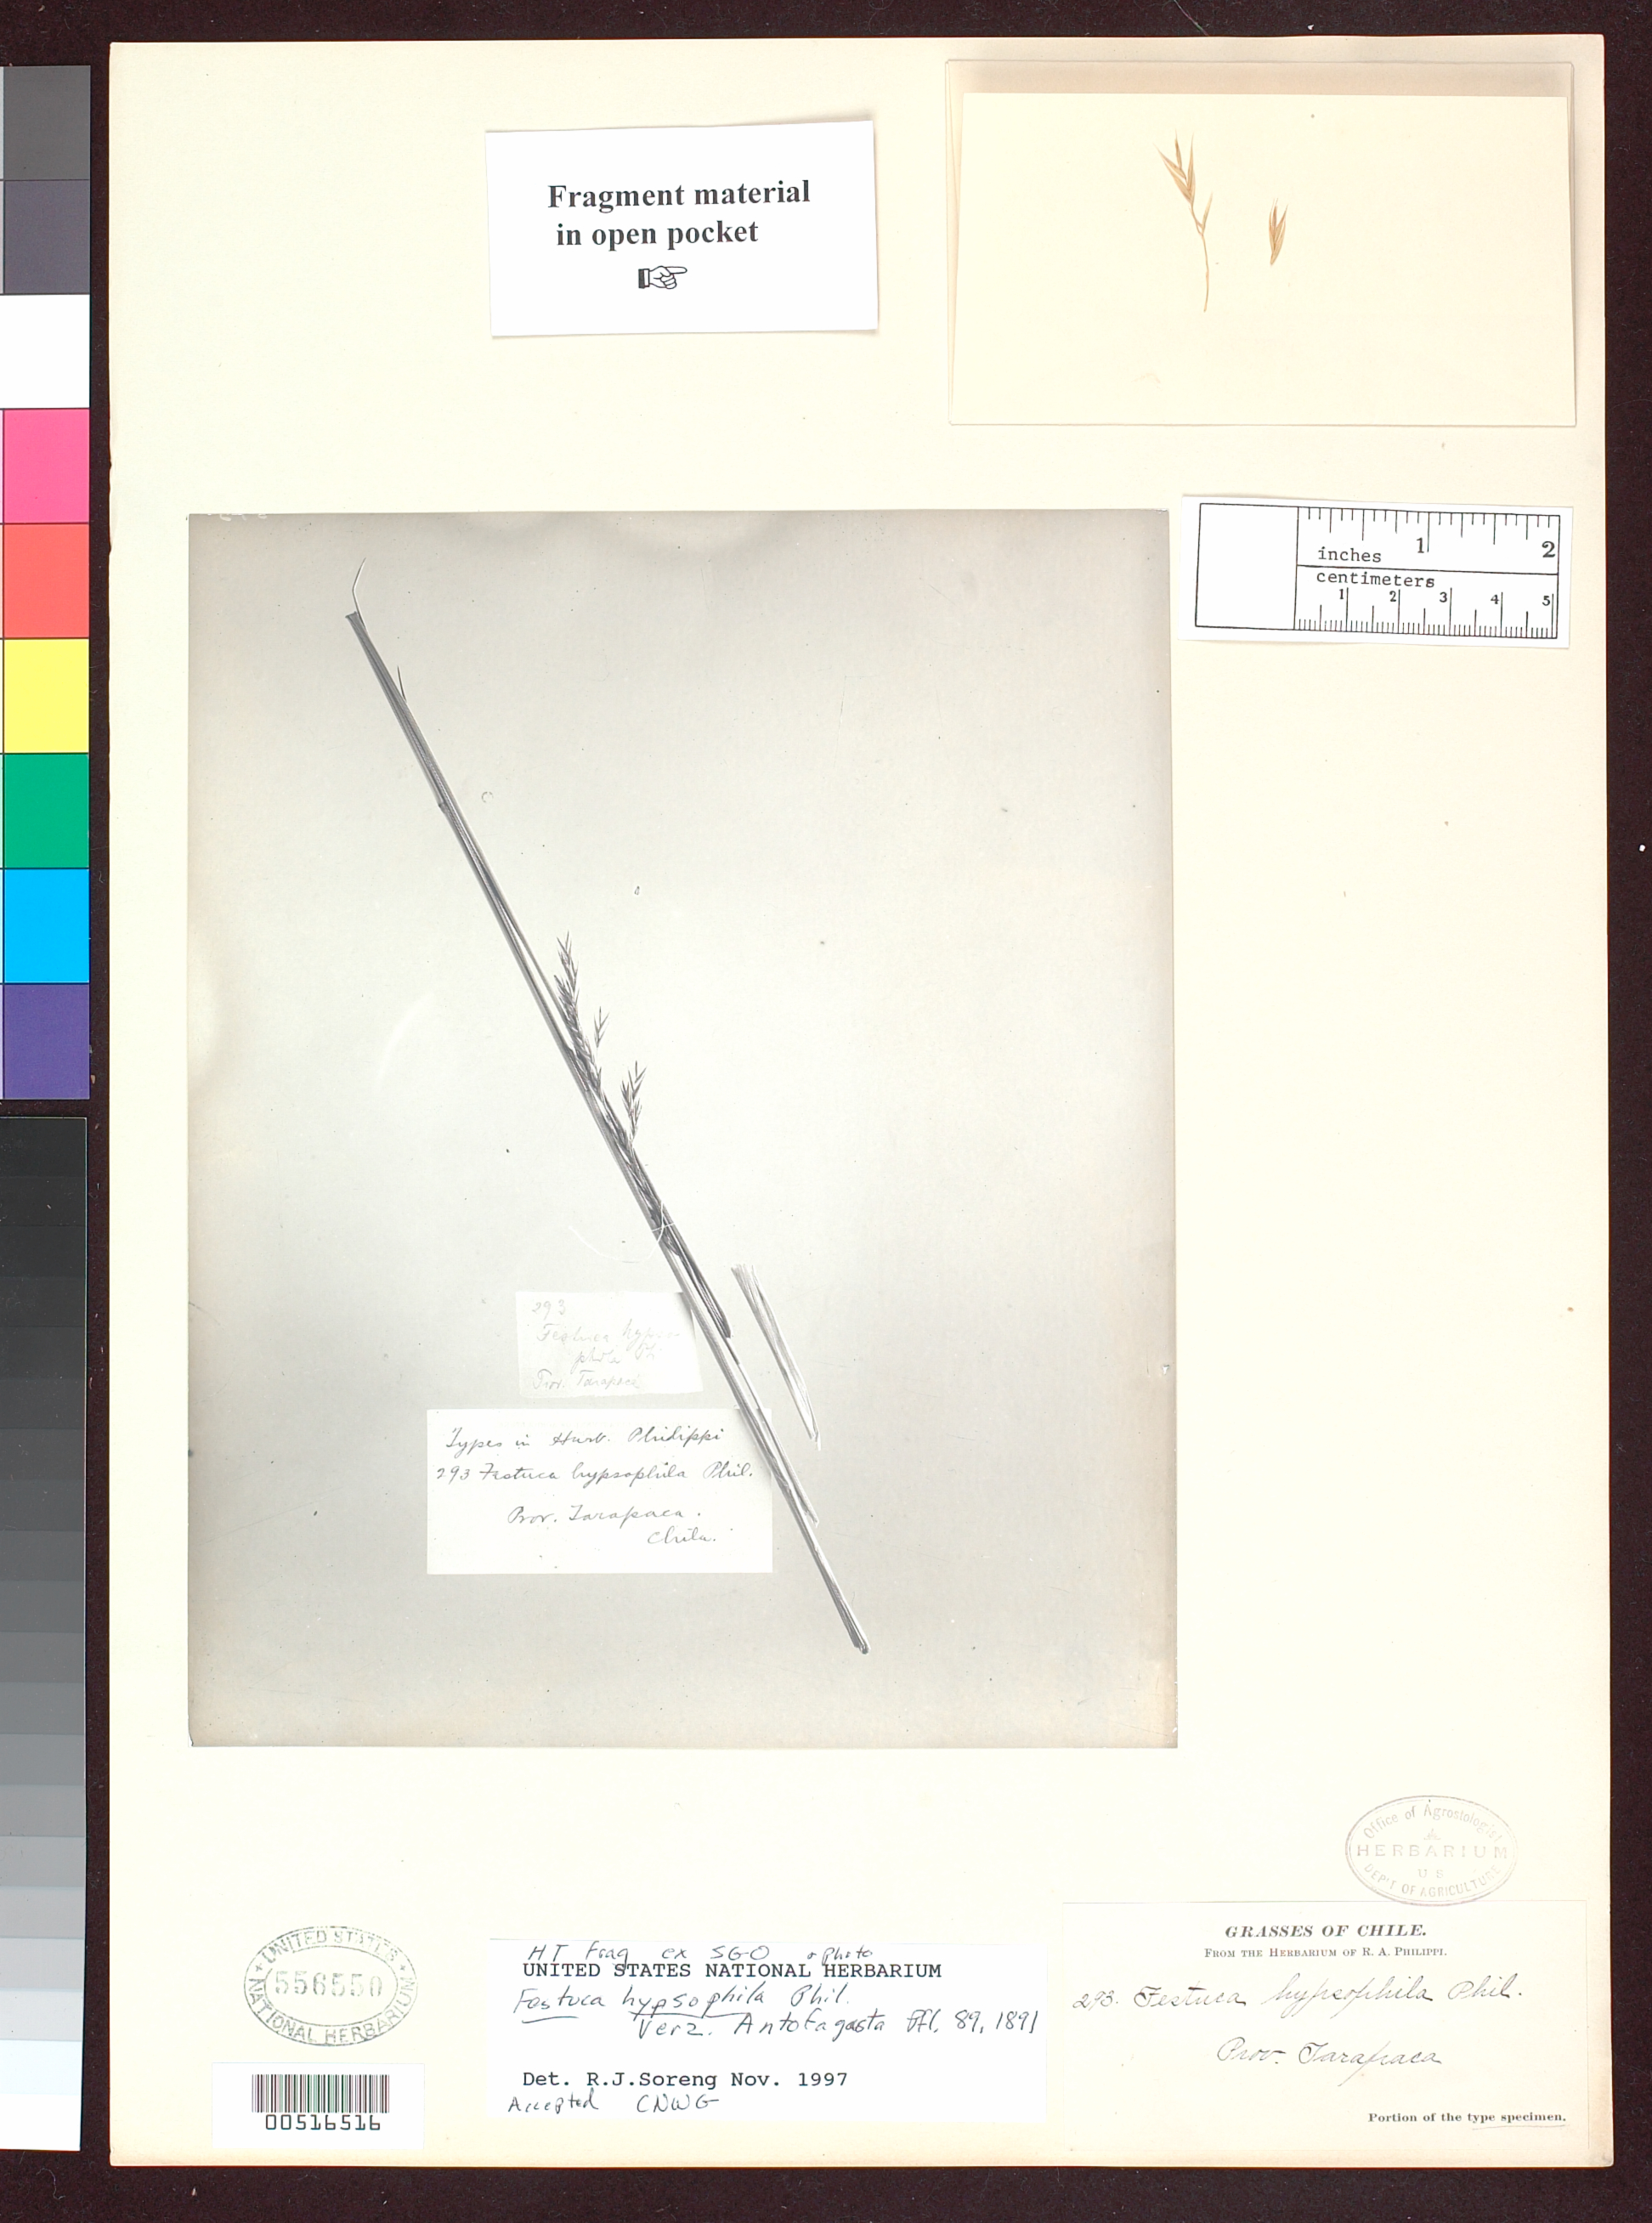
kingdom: Plantae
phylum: Tracheophyta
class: Liliopsida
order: Poales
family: Poaceae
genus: Festuca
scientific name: Festuca hypsophila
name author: Phil.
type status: Type Fragment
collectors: R. A. Philippi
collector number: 293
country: Chile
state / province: Tarapacá (I)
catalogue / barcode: US 556550